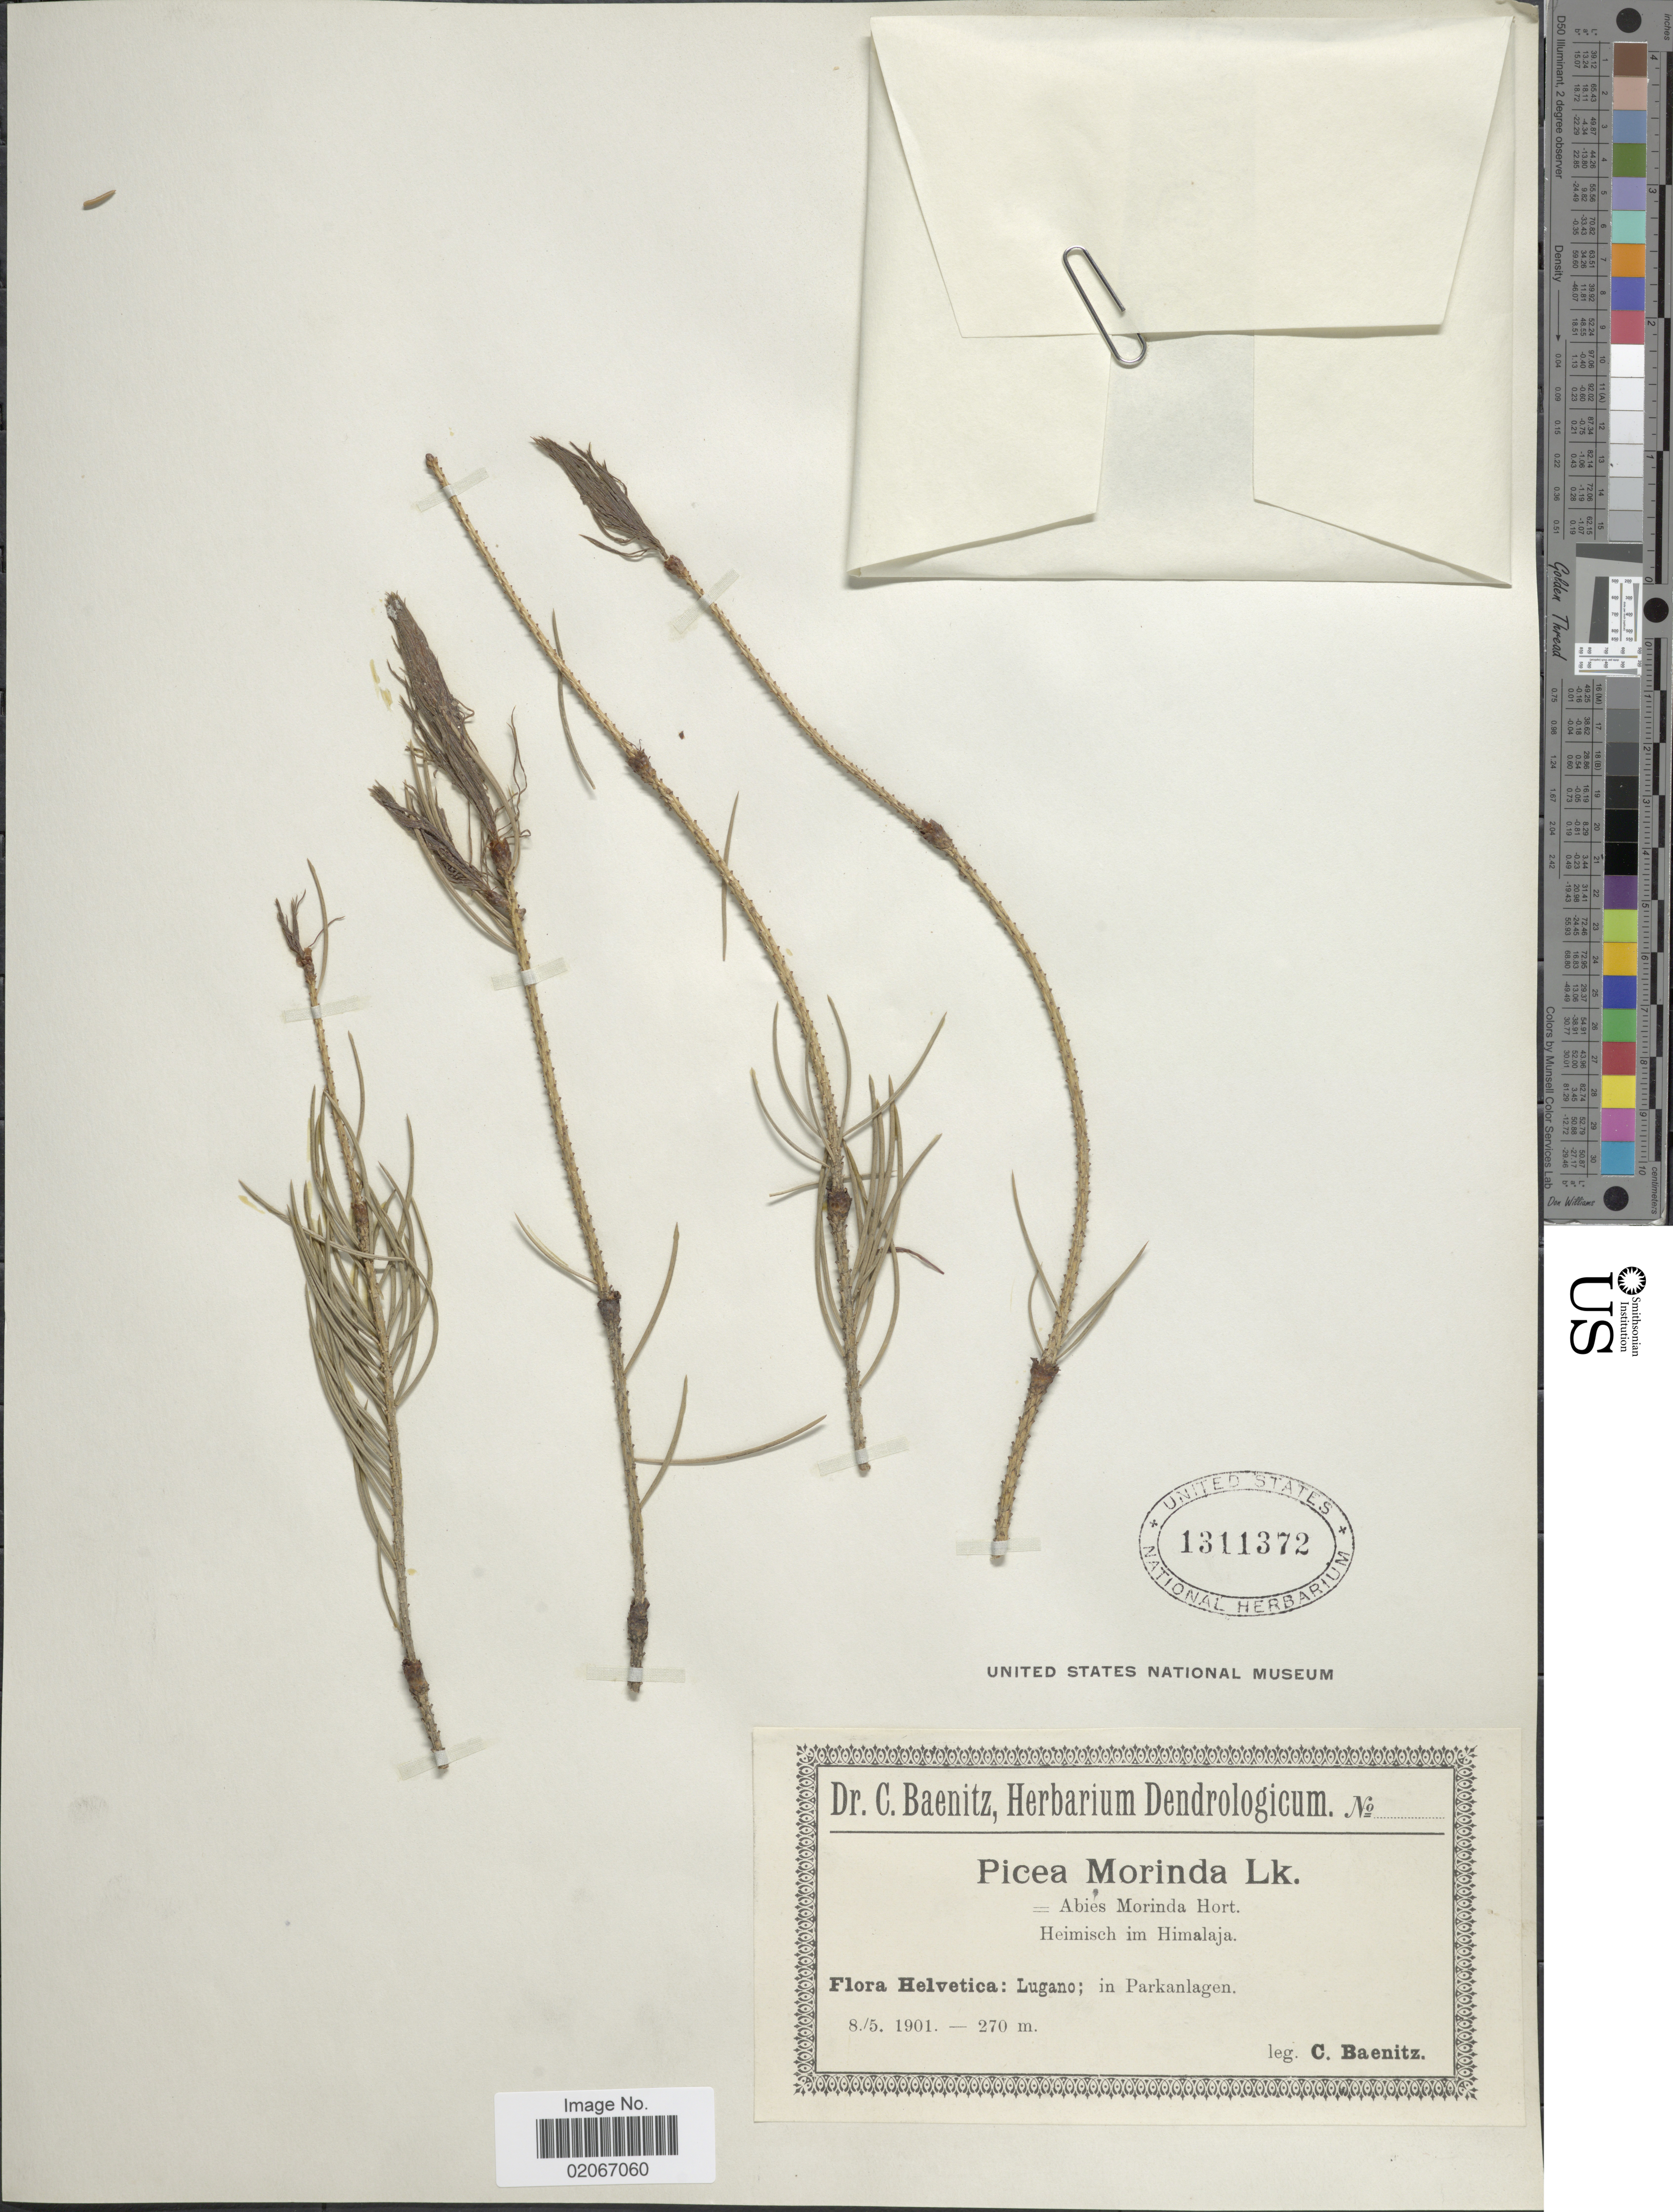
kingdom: Plantae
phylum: Tracheophyta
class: Pinopsida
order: Pinales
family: Pinaceae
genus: Picea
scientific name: Picea morinda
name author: Link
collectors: C. G. Baenitz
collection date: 1901-05-08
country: Switzerland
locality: Helvetica: Lugano; in Parkanlagen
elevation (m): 270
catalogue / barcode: US 1311372